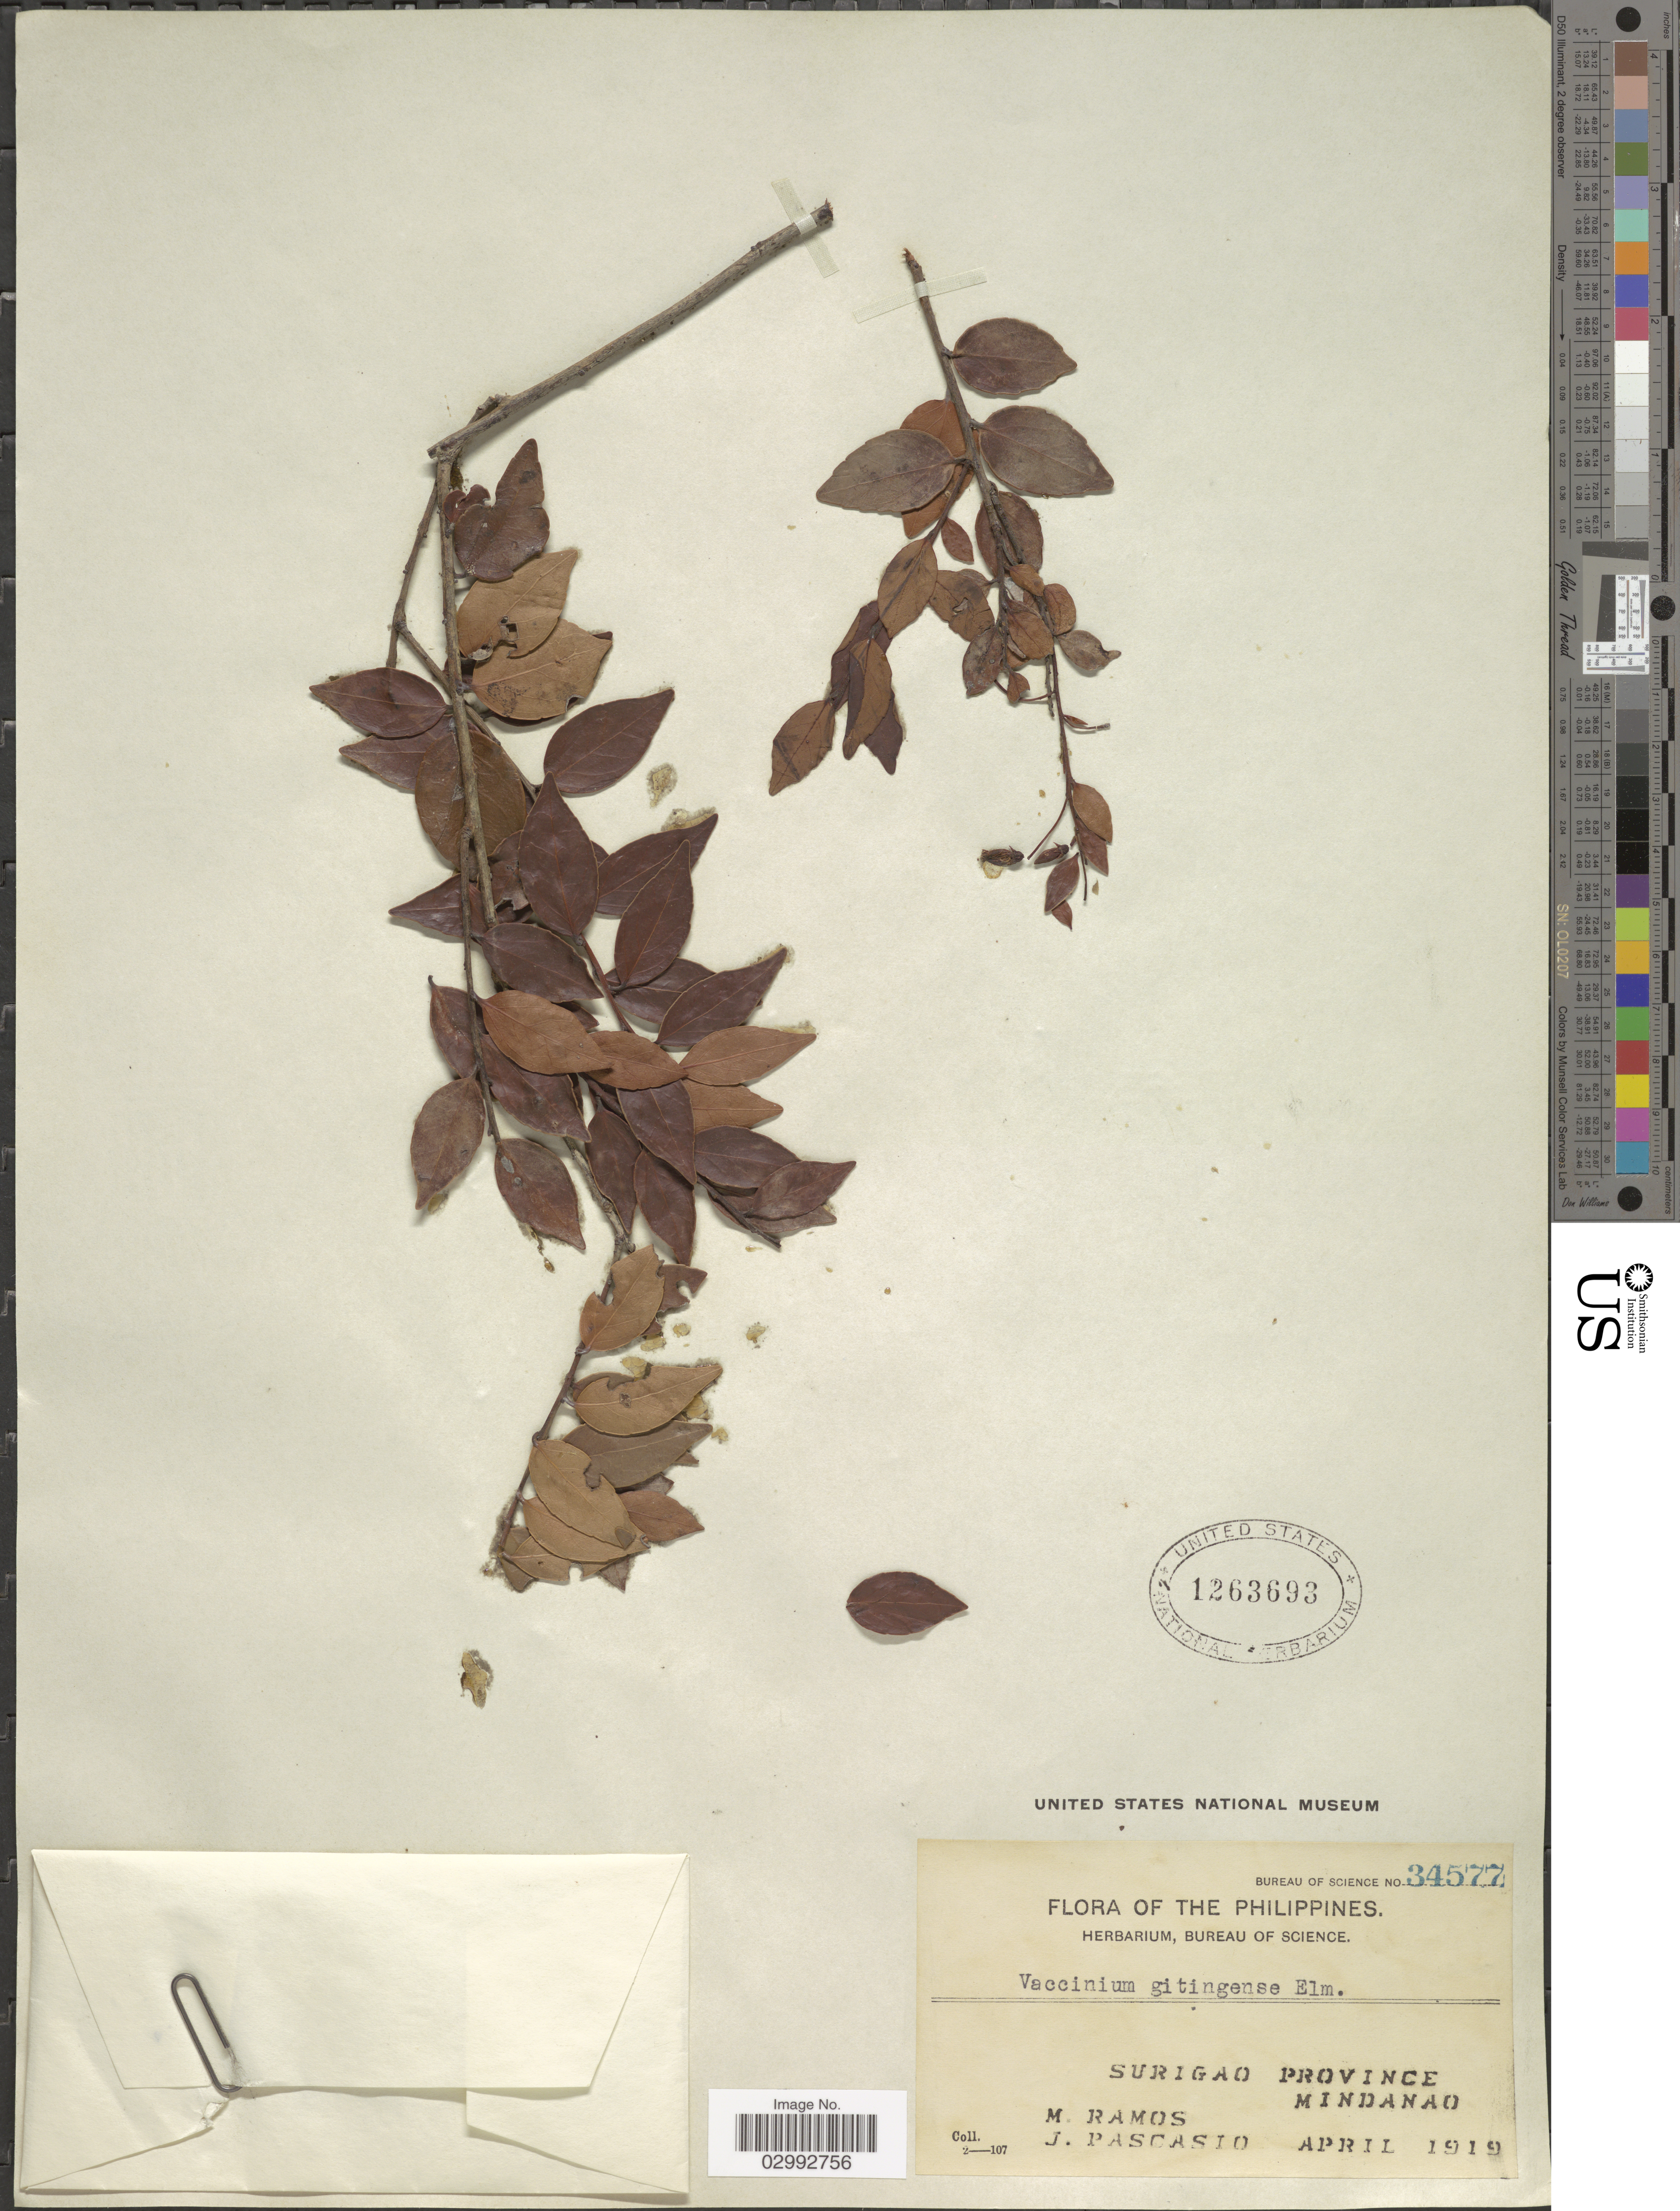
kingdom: Plantae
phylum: Tracheophyta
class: Magnoliopsida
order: Ericales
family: Ericaceae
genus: Vaccinium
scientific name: Vaccinium gitingense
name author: Elmer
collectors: M. Ramos & J. Pascasio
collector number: Bureau of Science 34577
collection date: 1919-04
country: Philippines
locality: Surigao Province, Mindanao.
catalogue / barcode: US 1263693